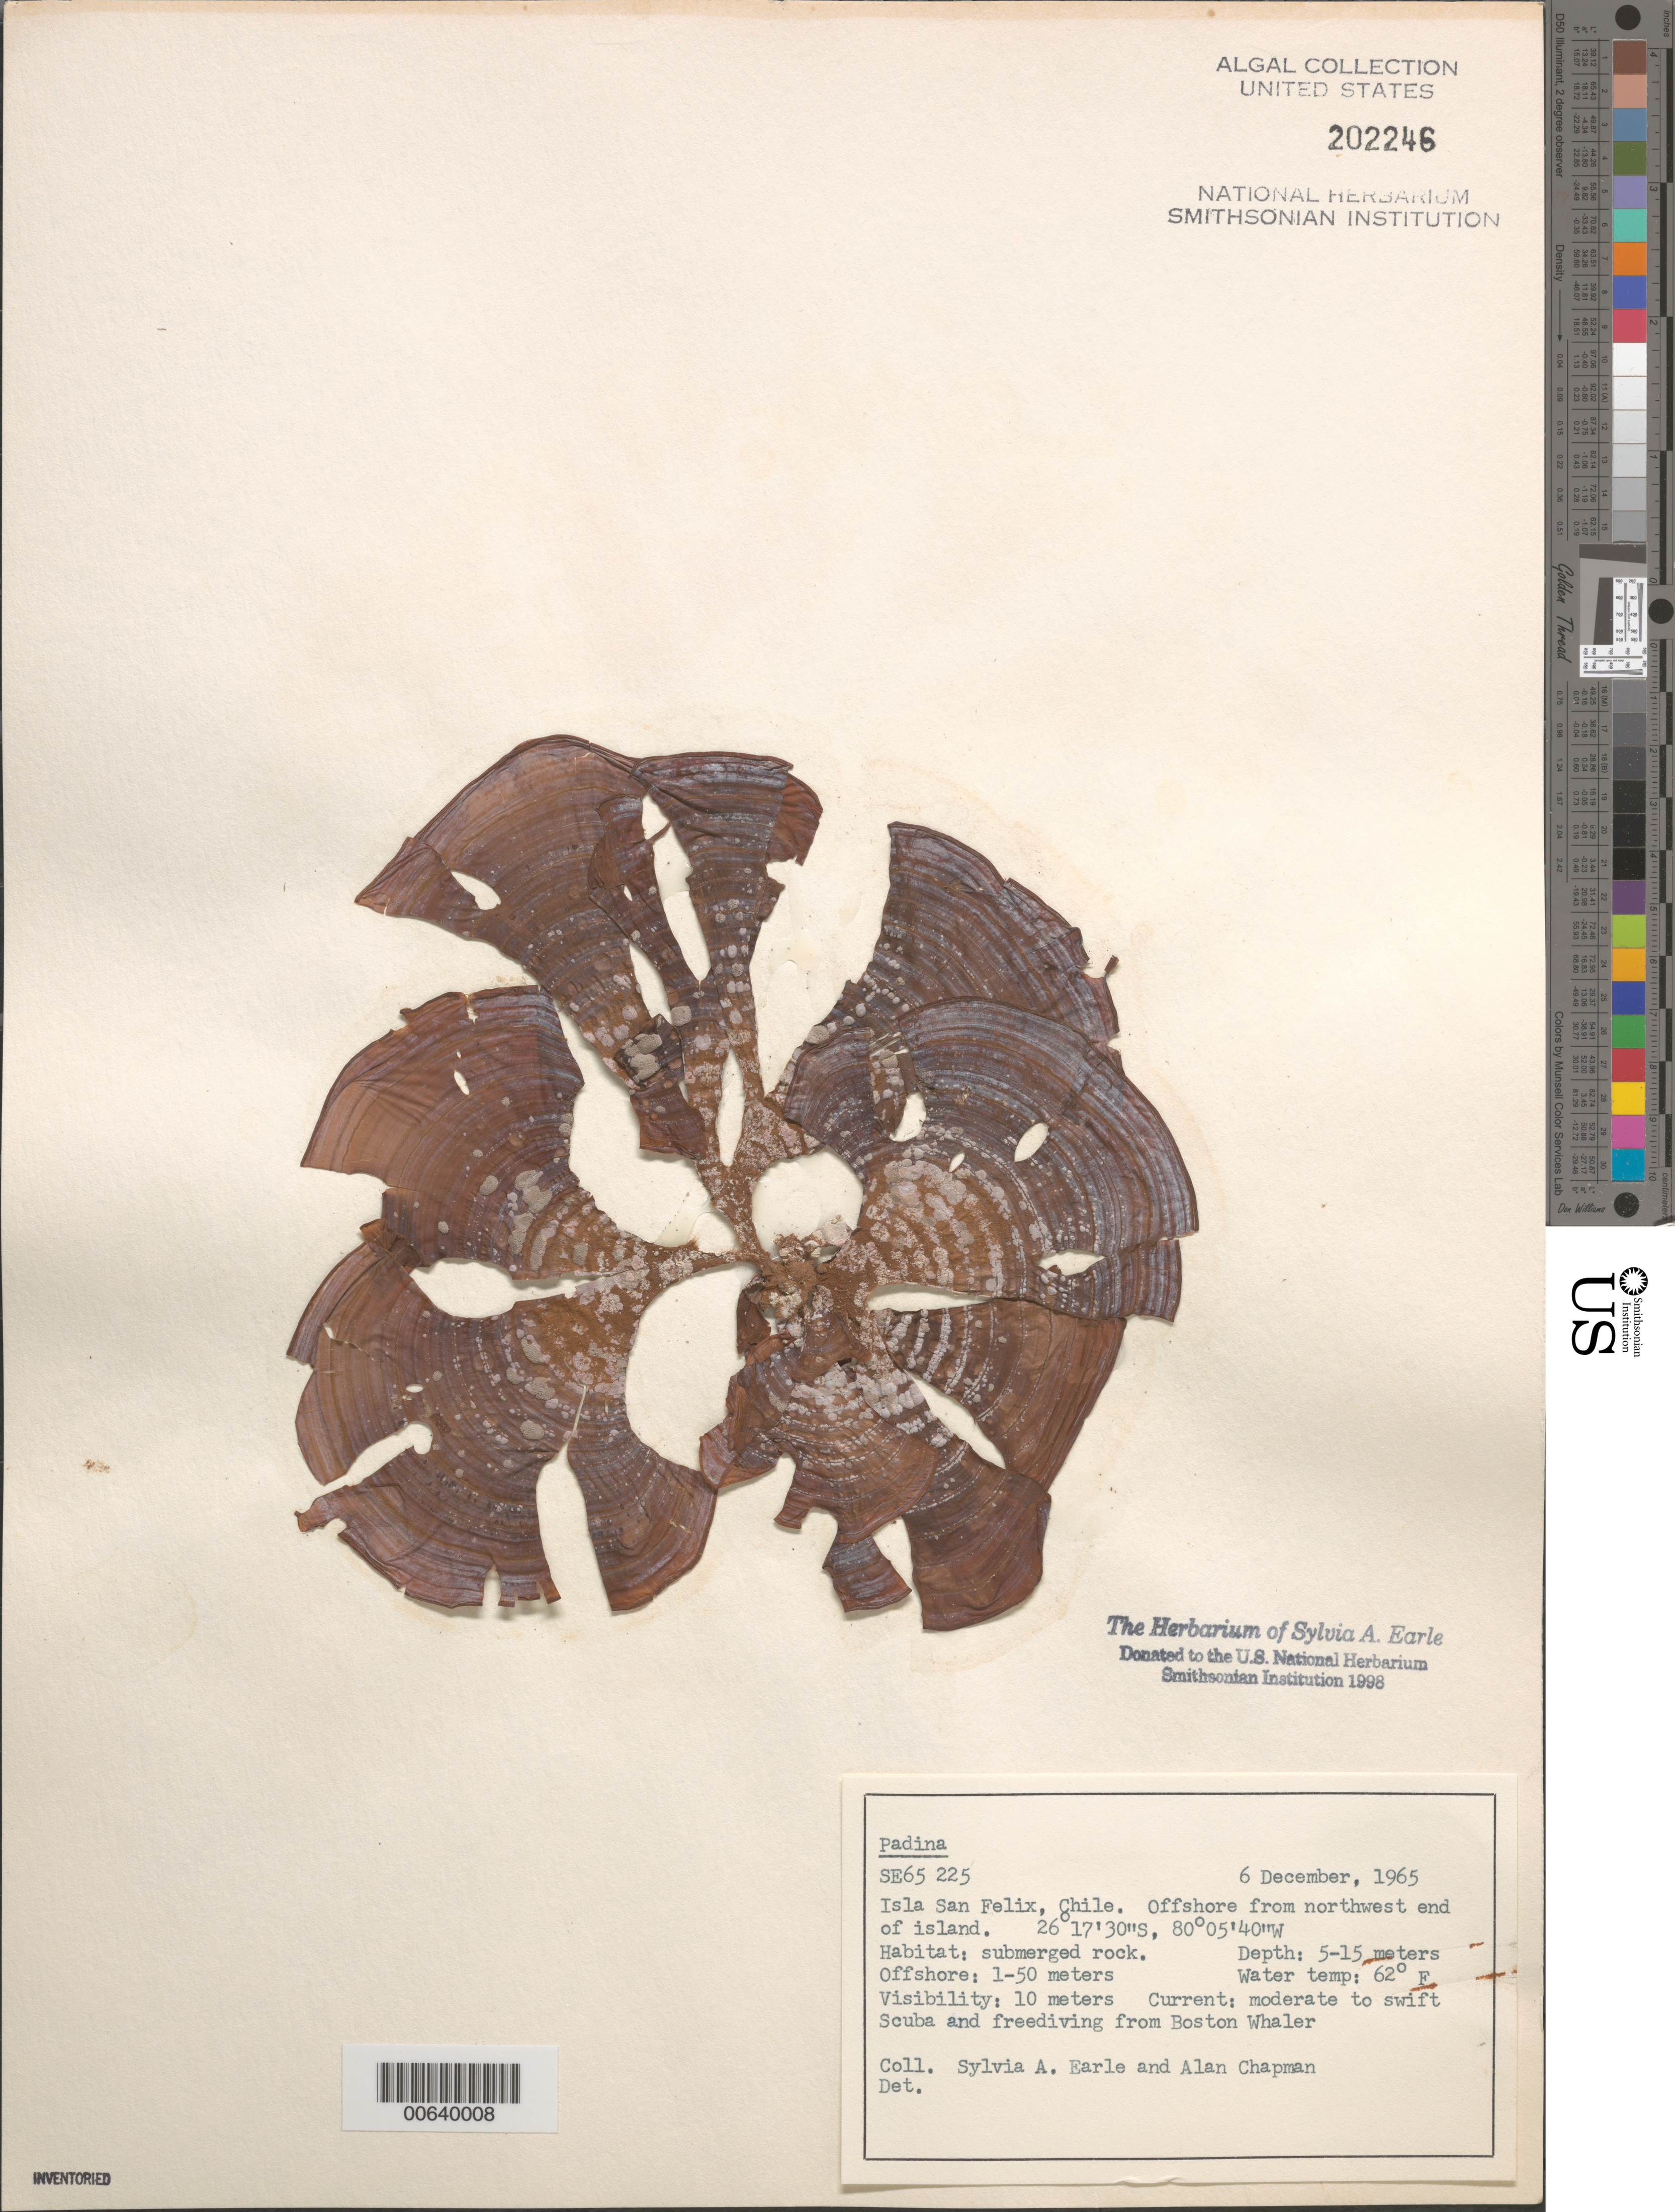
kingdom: Chromista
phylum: Ochrophyta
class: Phaeophyceae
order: Dictyotales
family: Dictyotaceae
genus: Padina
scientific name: Padina sp.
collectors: S. A. Earle & A. Chapman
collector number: SE 65225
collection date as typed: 06 Dec 1965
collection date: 1965-12-06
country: Chile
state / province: Atacama (III)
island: Isla San Felix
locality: Off northwest end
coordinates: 26 17' 30" S, 80 05' 40" W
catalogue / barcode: US 202246